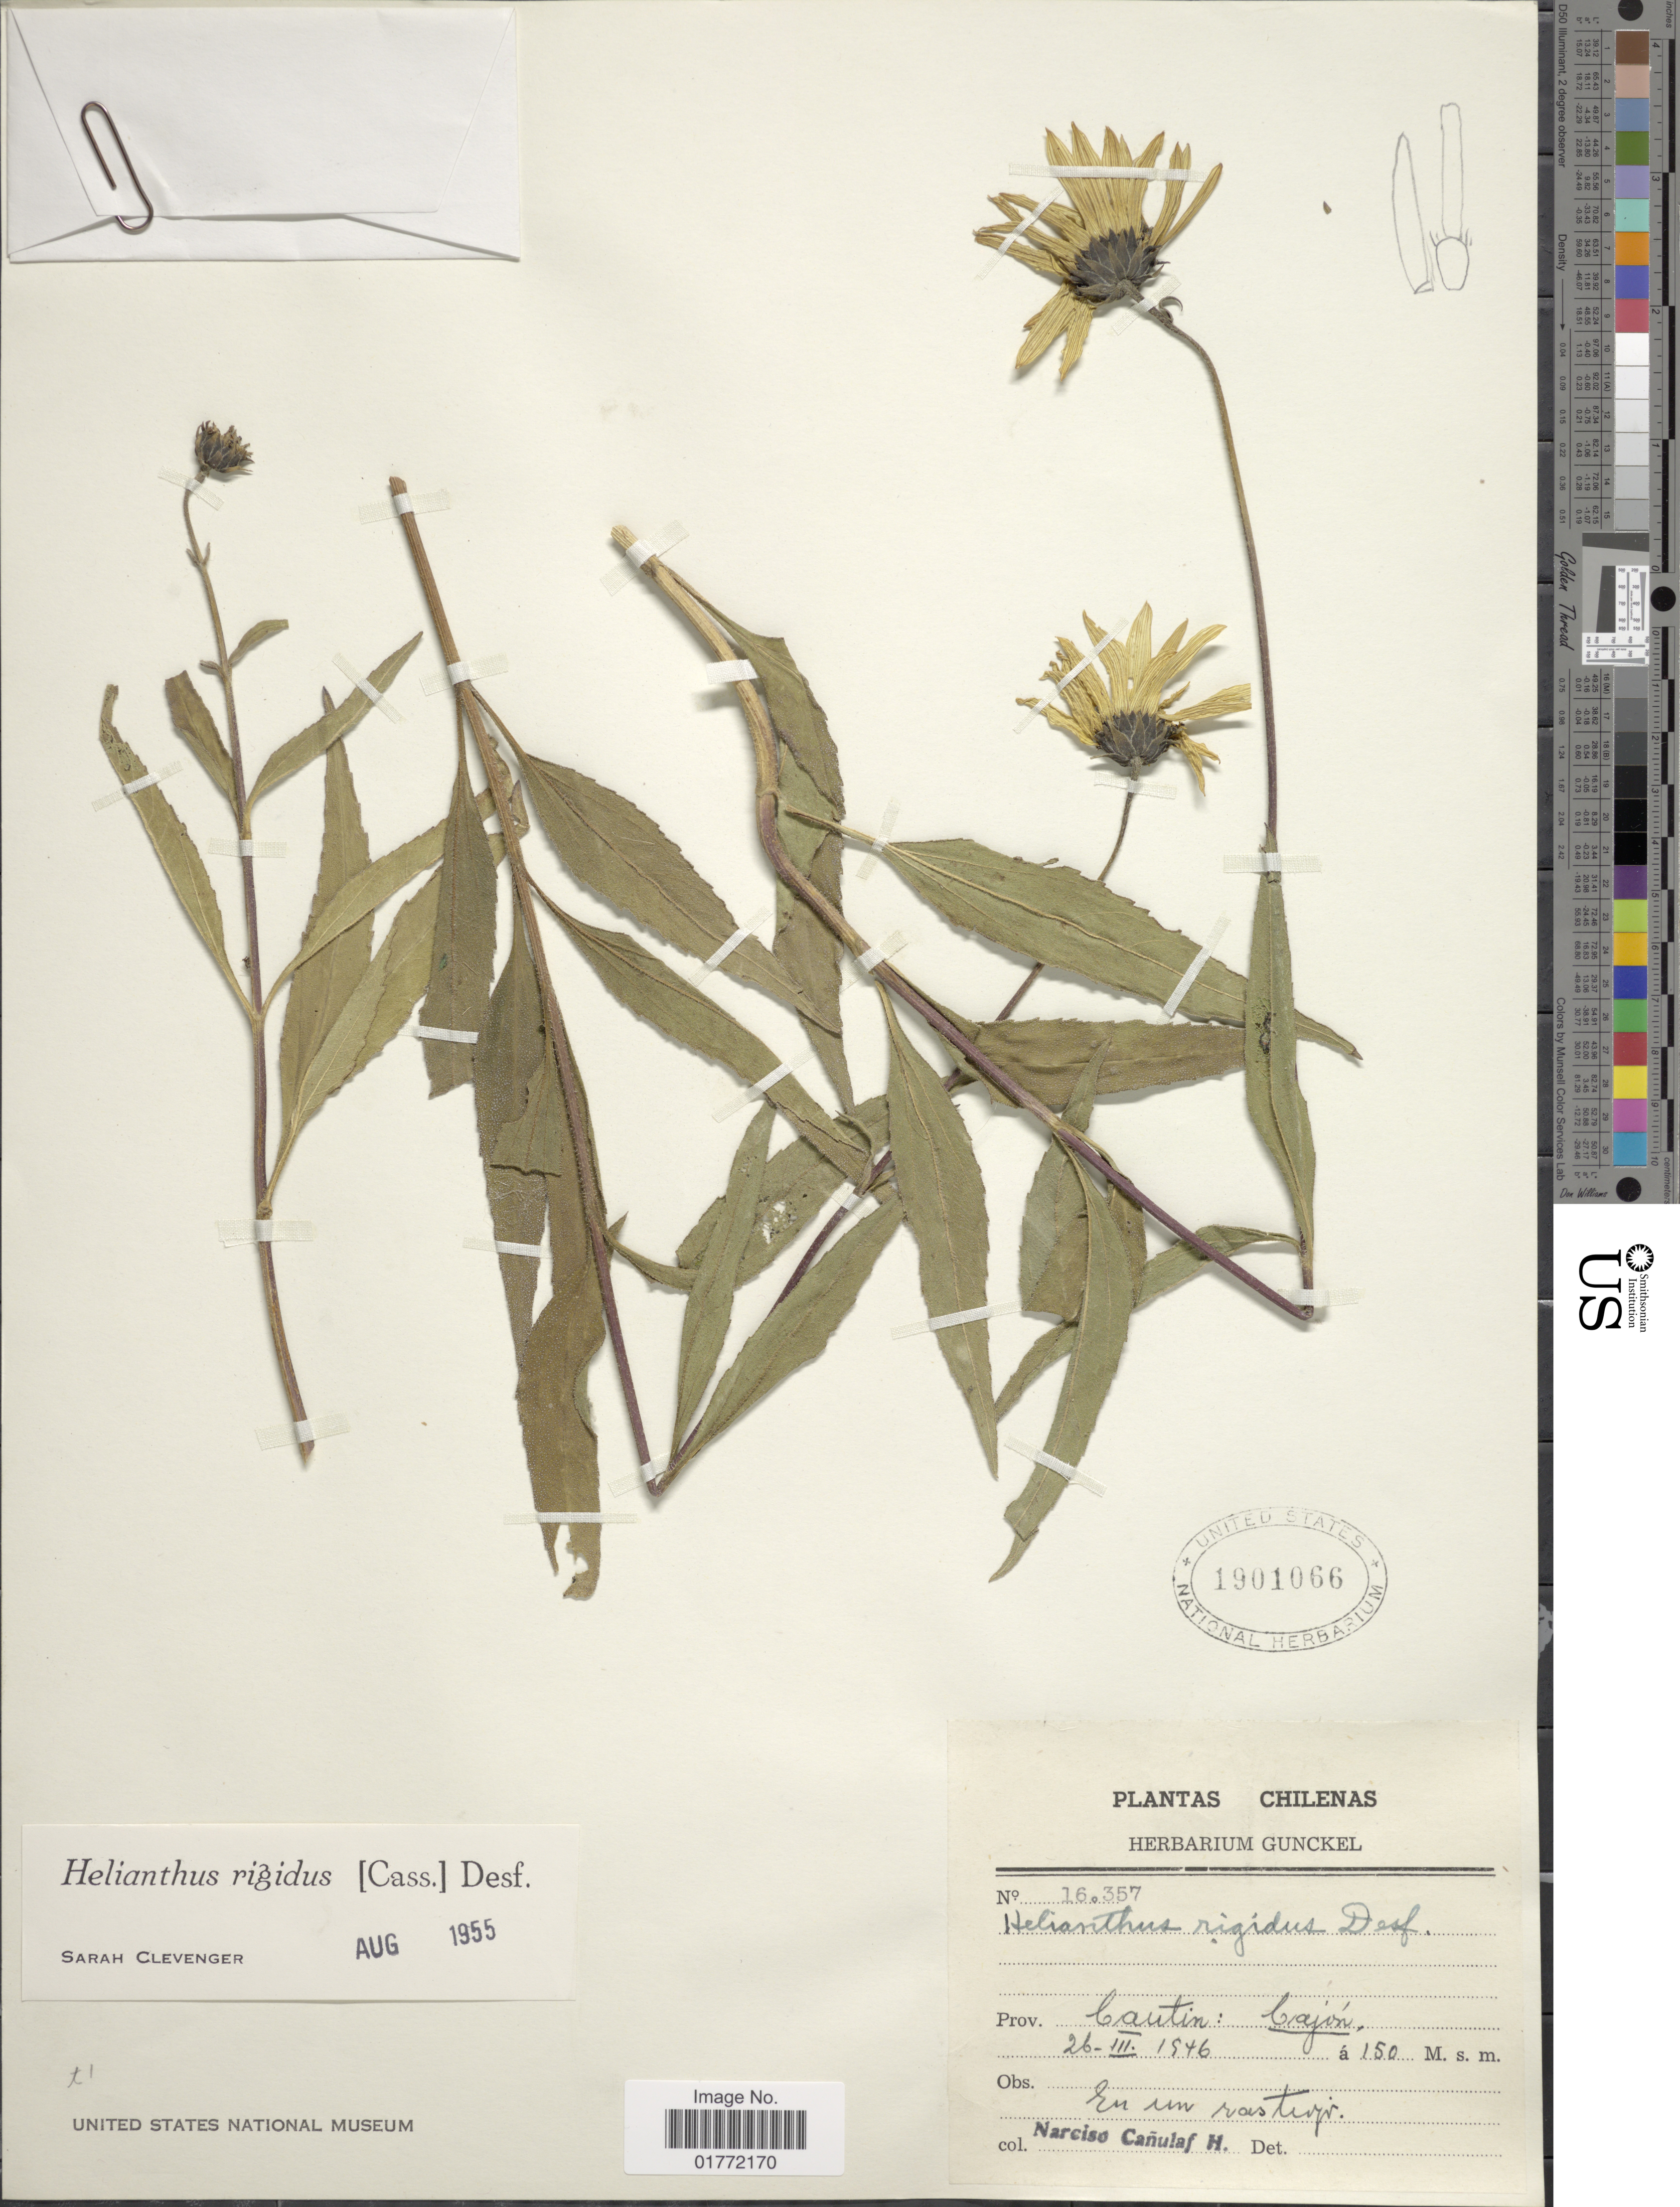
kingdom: Plantae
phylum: Tracheophyta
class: Magnoliopsida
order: Asterales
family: Asteraceae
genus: Helianthus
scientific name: Helianthus rigidus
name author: (Cass.) Desf.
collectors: N. Canulaf H.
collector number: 16357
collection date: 1946-03-26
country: Chile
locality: Prov. Cautin: Cajon.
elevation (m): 150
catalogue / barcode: US 1901066